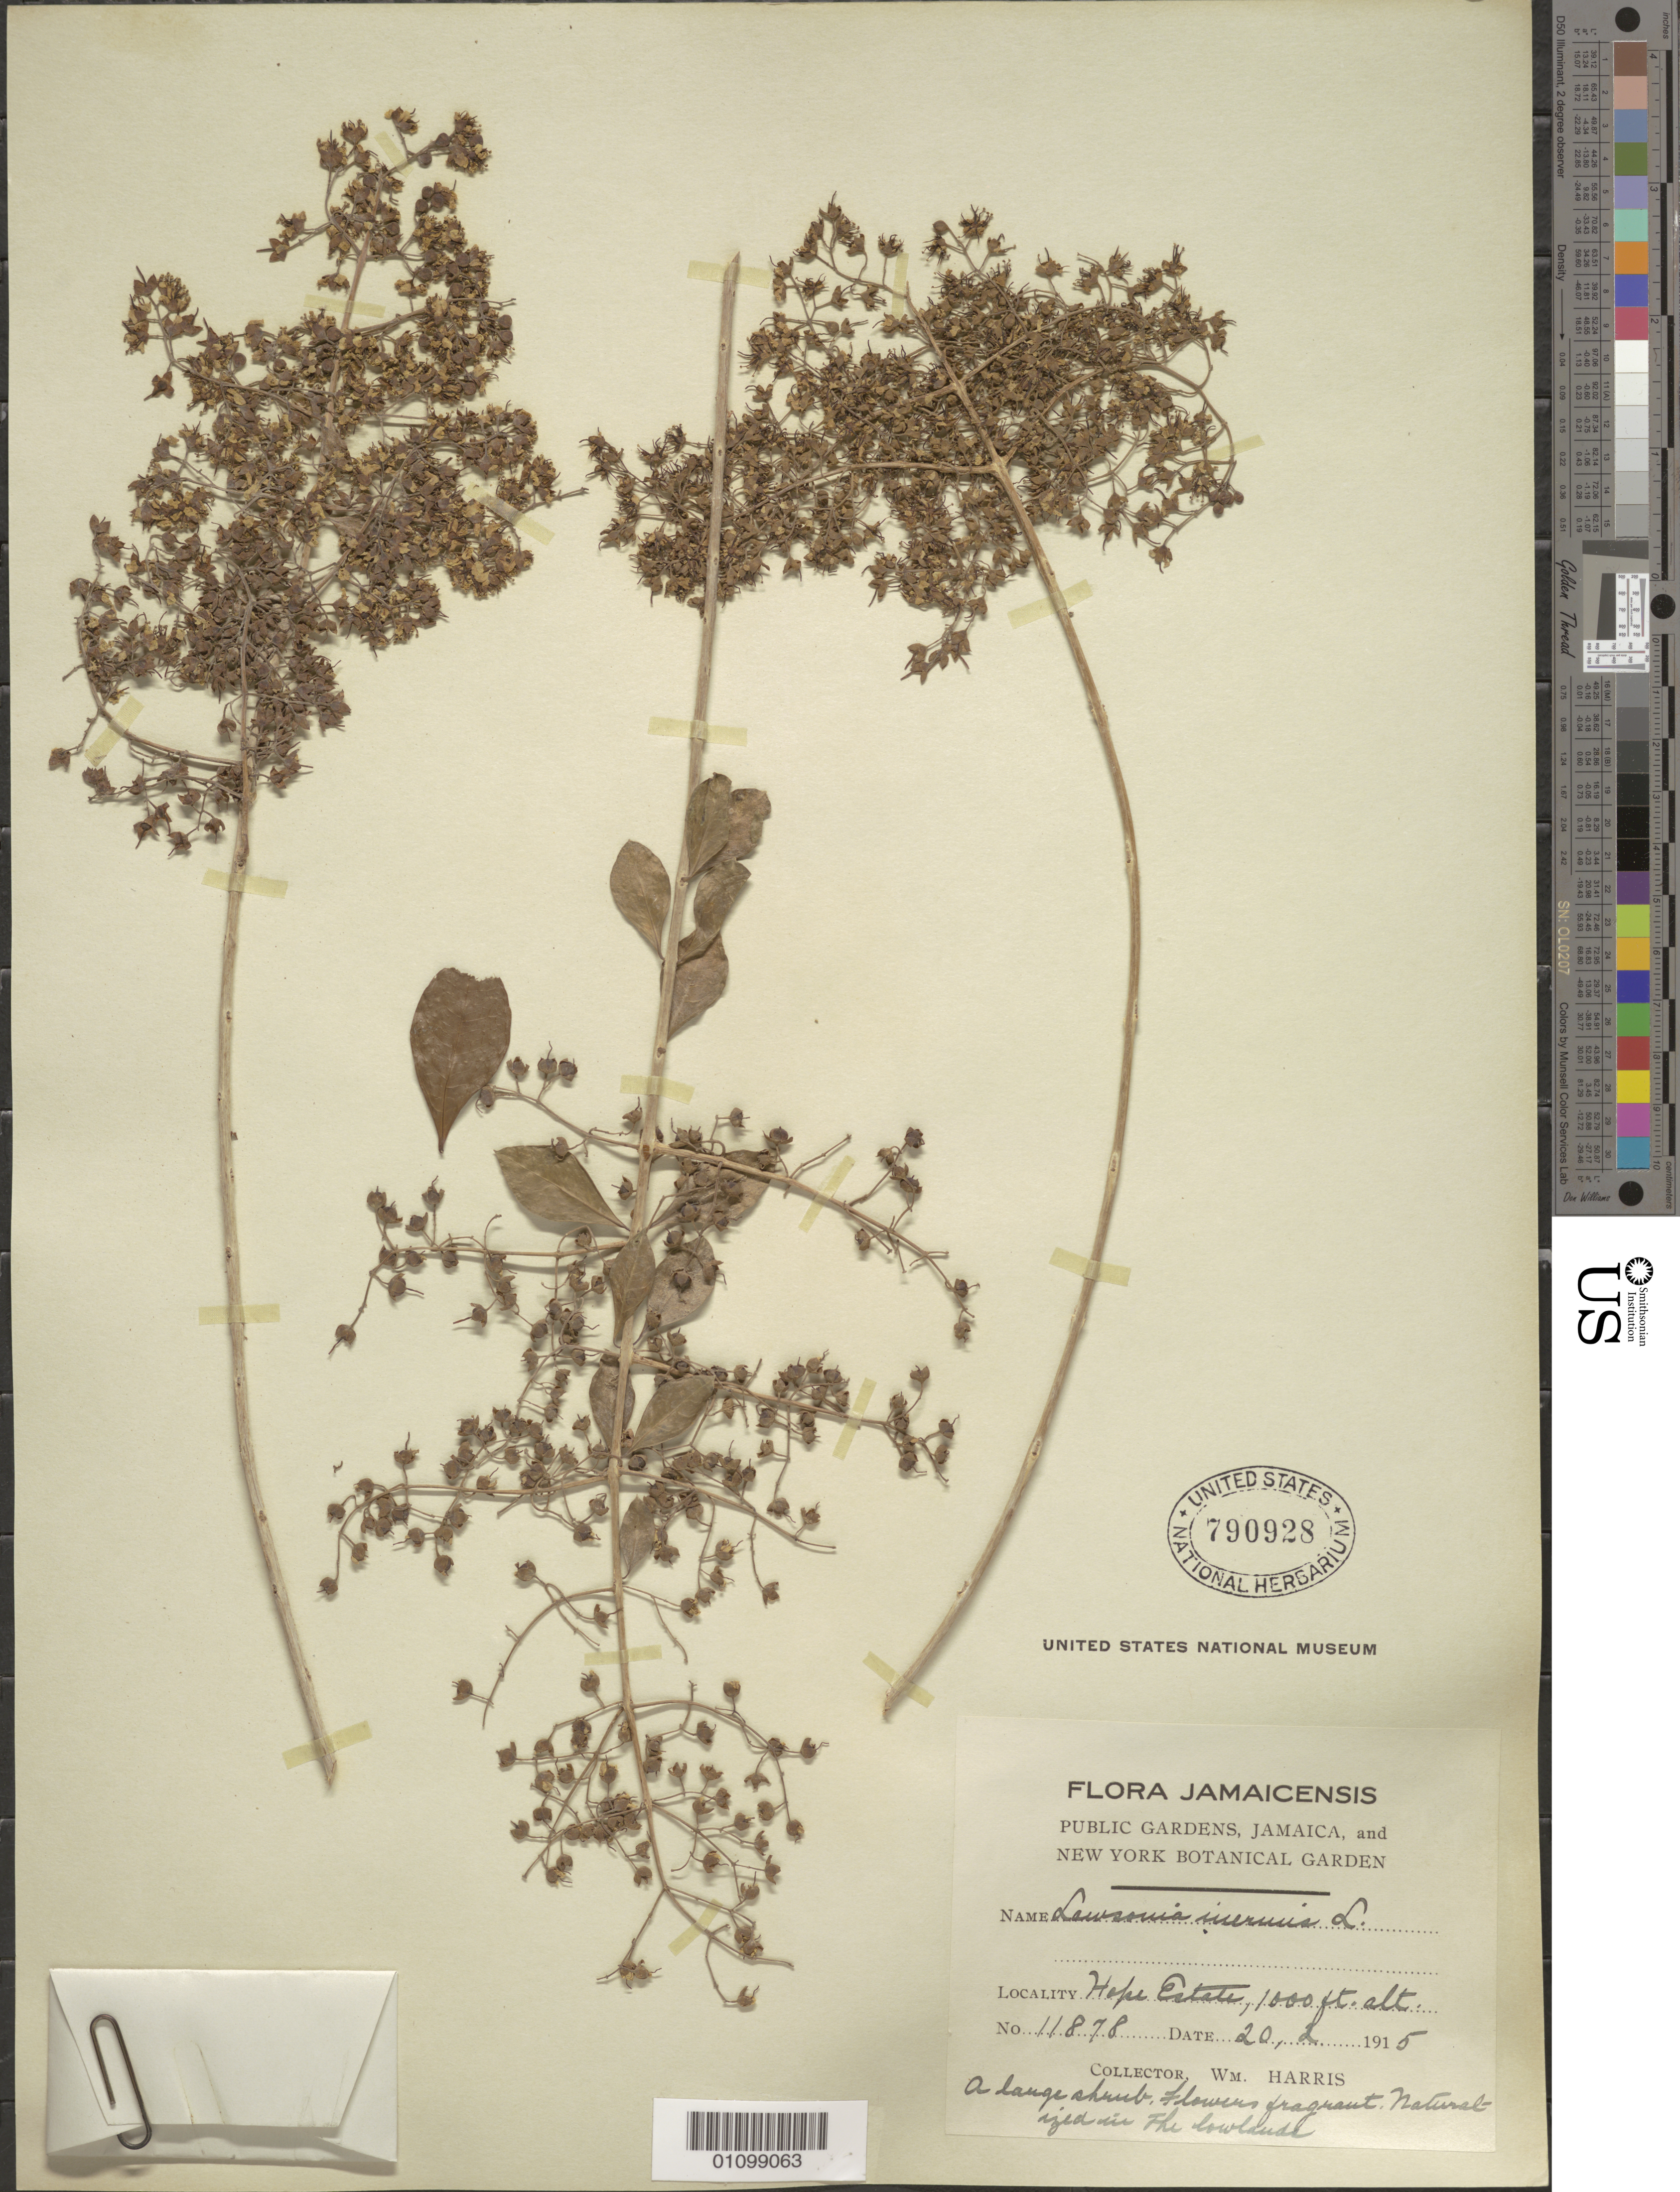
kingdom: Plantae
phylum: Tracheophyta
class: Magnoliopsida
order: Myrtales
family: Lythraceae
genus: Lawsonia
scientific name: Lawsonia inermis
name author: L.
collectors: W. Harris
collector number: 11878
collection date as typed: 20 Feb 1915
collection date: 1915-02-20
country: Jamaica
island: Jamaica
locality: Hope Estate.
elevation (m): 305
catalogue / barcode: US 790928